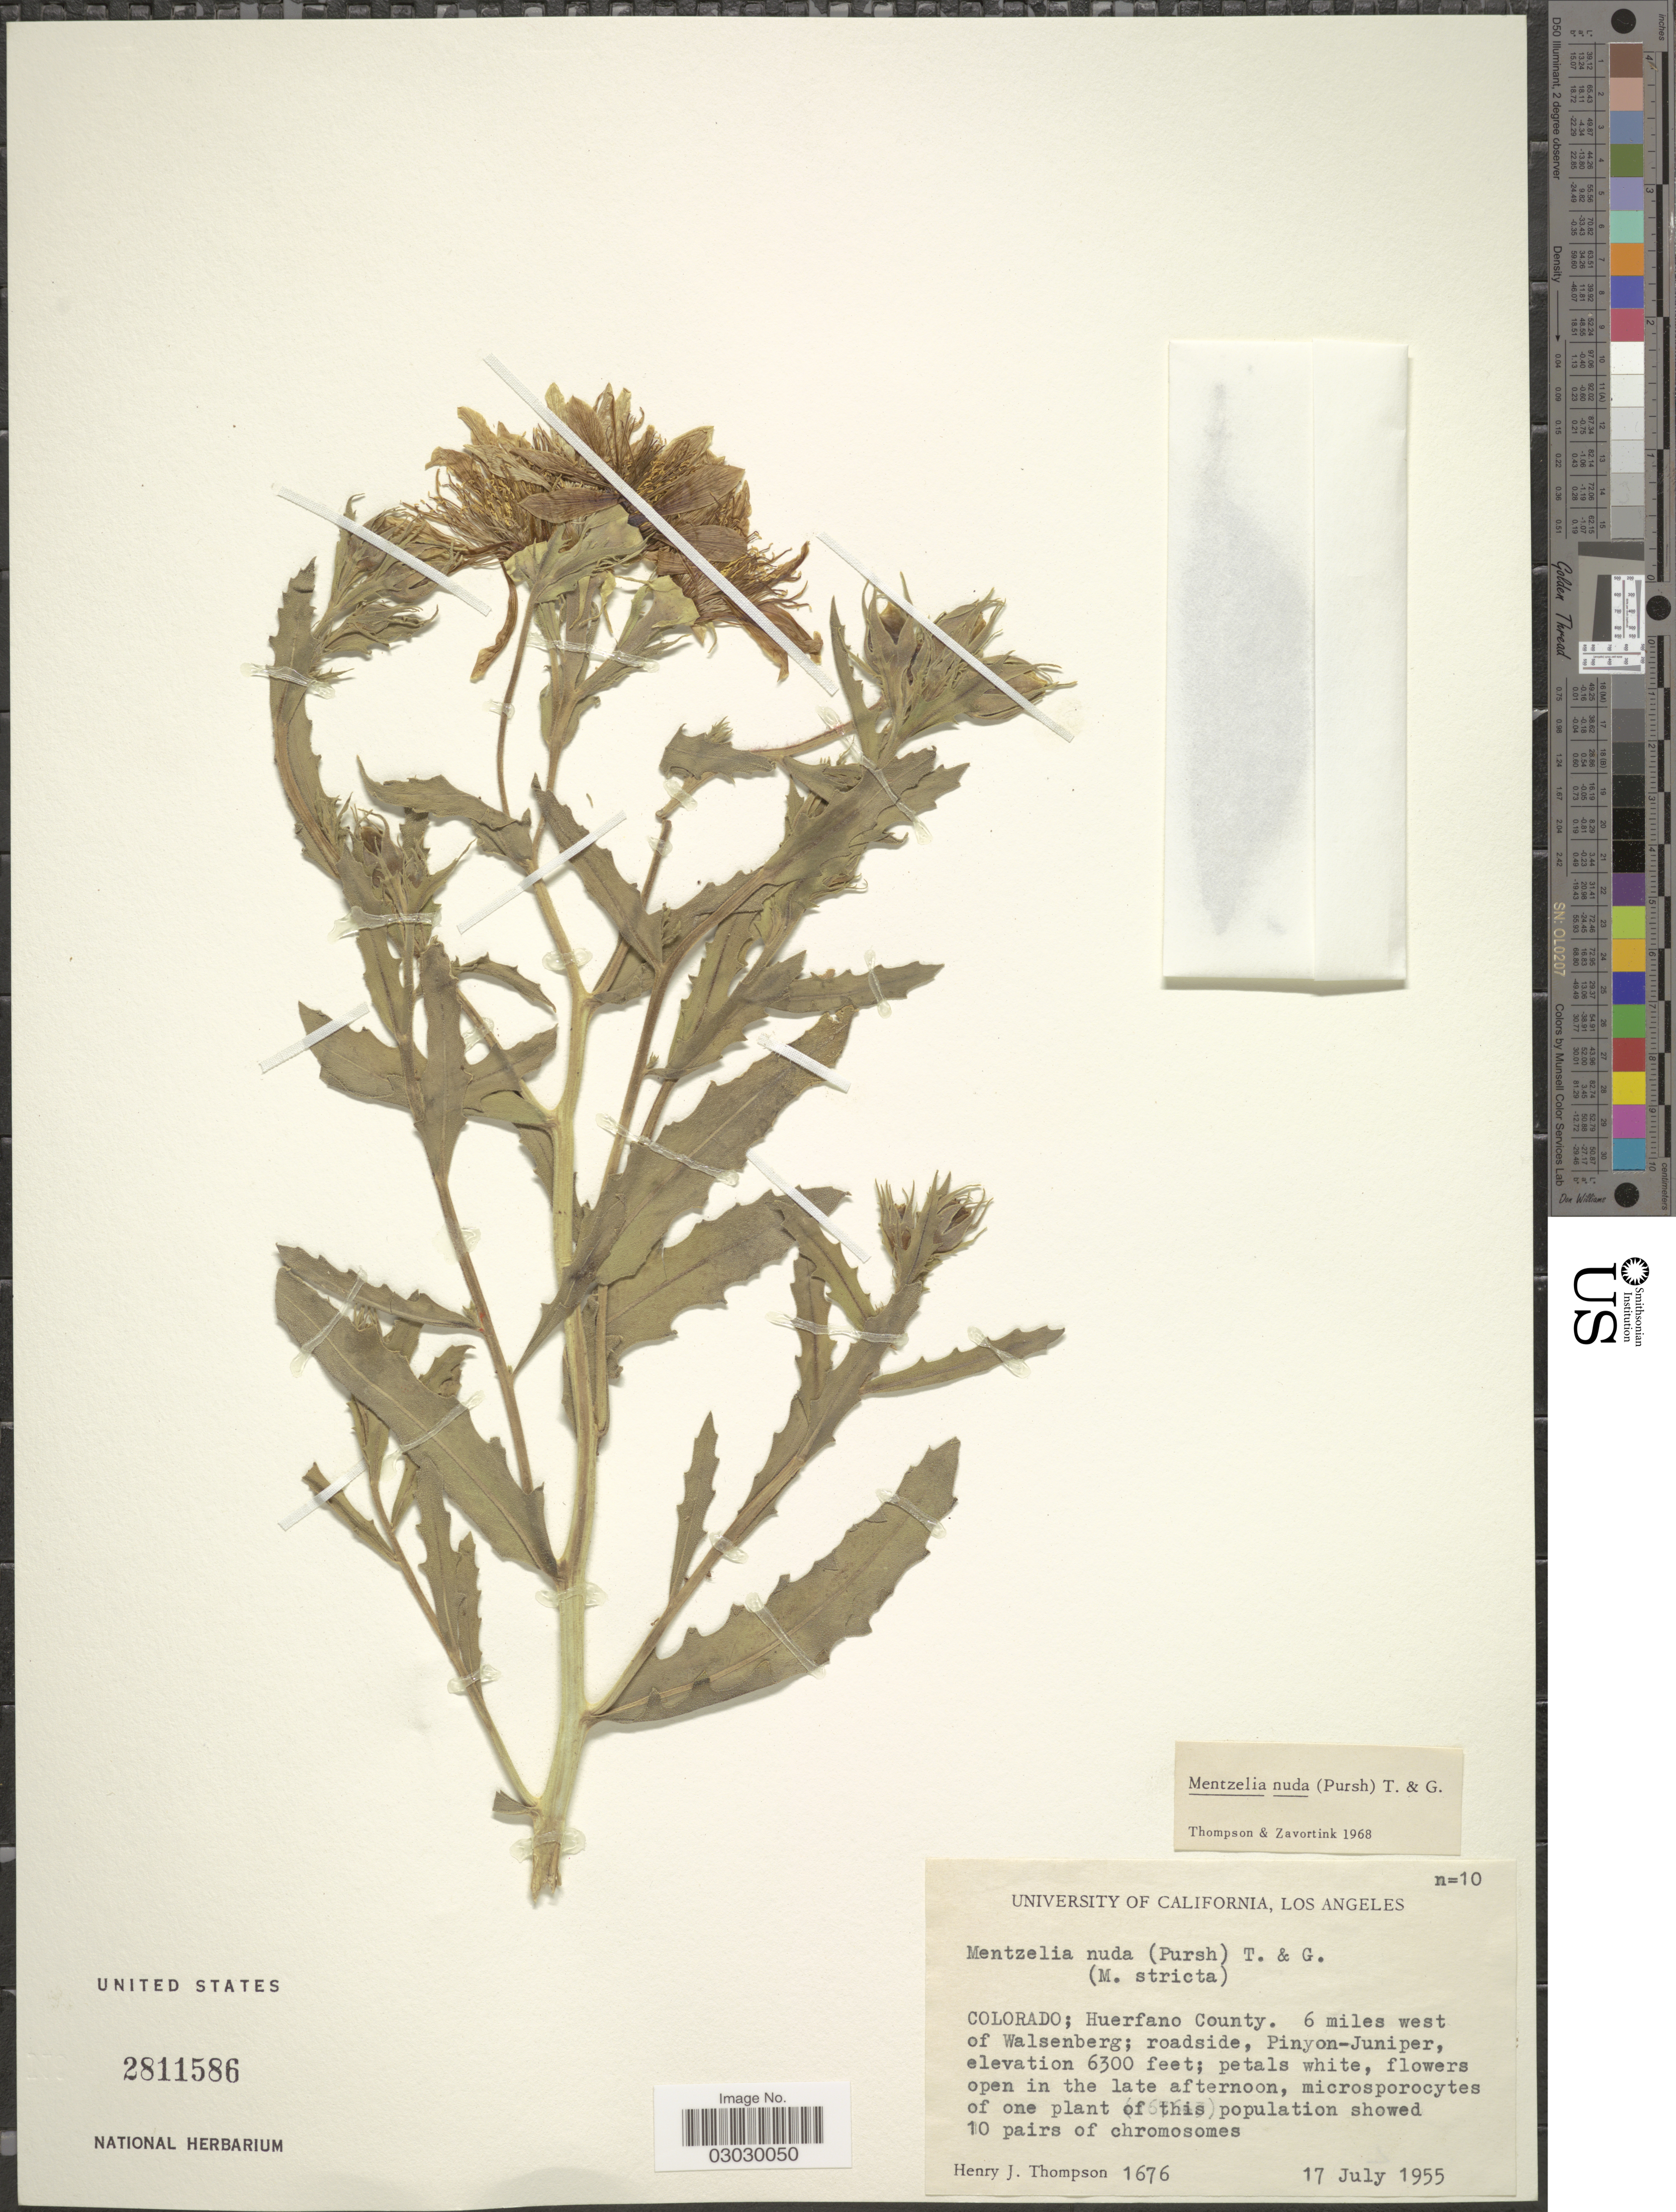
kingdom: Plantae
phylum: Tracheophyta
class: Magnoliopsida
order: Cornales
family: Loasaceae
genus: Mentzelia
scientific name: Mentzelia nuda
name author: (Pursh) Torr. & A. Gray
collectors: H. J. Thompson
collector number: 1676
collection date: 1955-07-17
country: United States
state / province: Colorado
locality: Huerfano County. 6 miles west of Walsenberg; roadside, Pinyon-Juniper.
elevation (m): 1920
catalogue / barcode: US 2811586